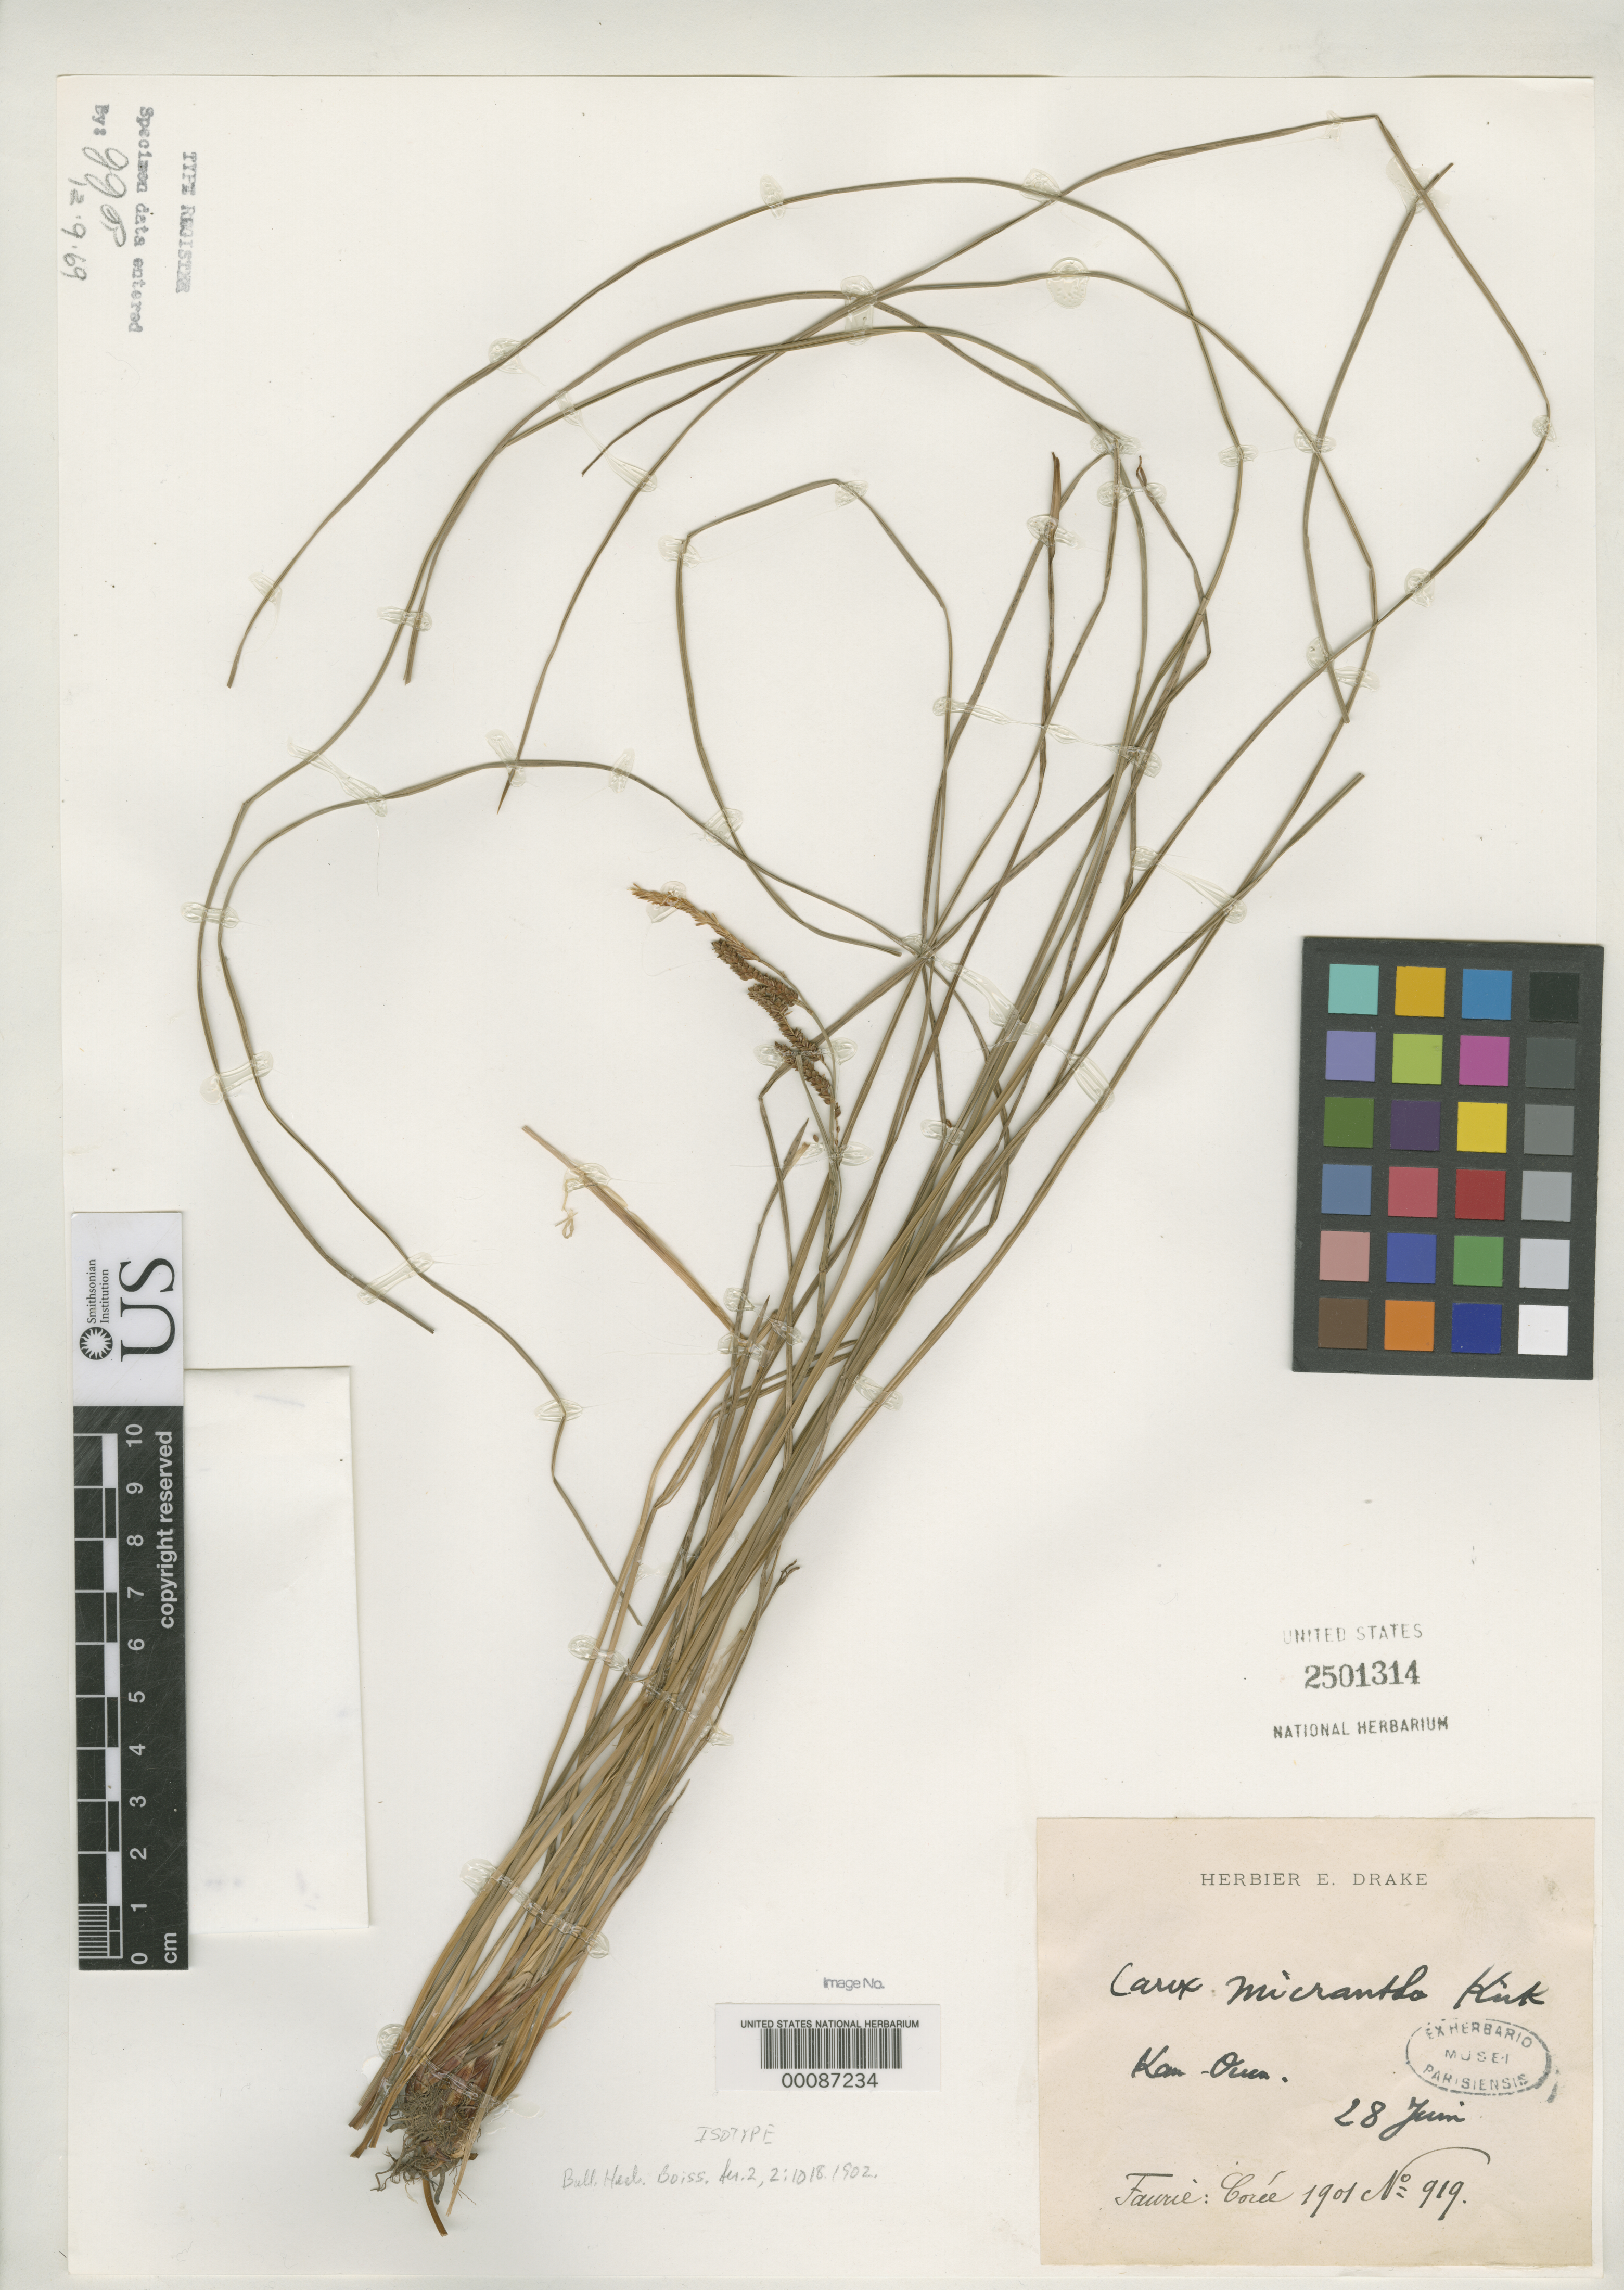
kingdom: Plantae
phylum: Tracheophyta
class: Liliopsida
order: Poales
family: Cyperaceae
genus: Carex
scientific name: Carex micrantha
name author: Kük.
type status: Isotype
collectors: U. Faurie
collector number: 919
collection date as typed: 28 Jun 1901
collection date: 1901-06-28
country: North Korea / South Korea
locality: Kam-ouen.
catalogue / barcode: US 2501314